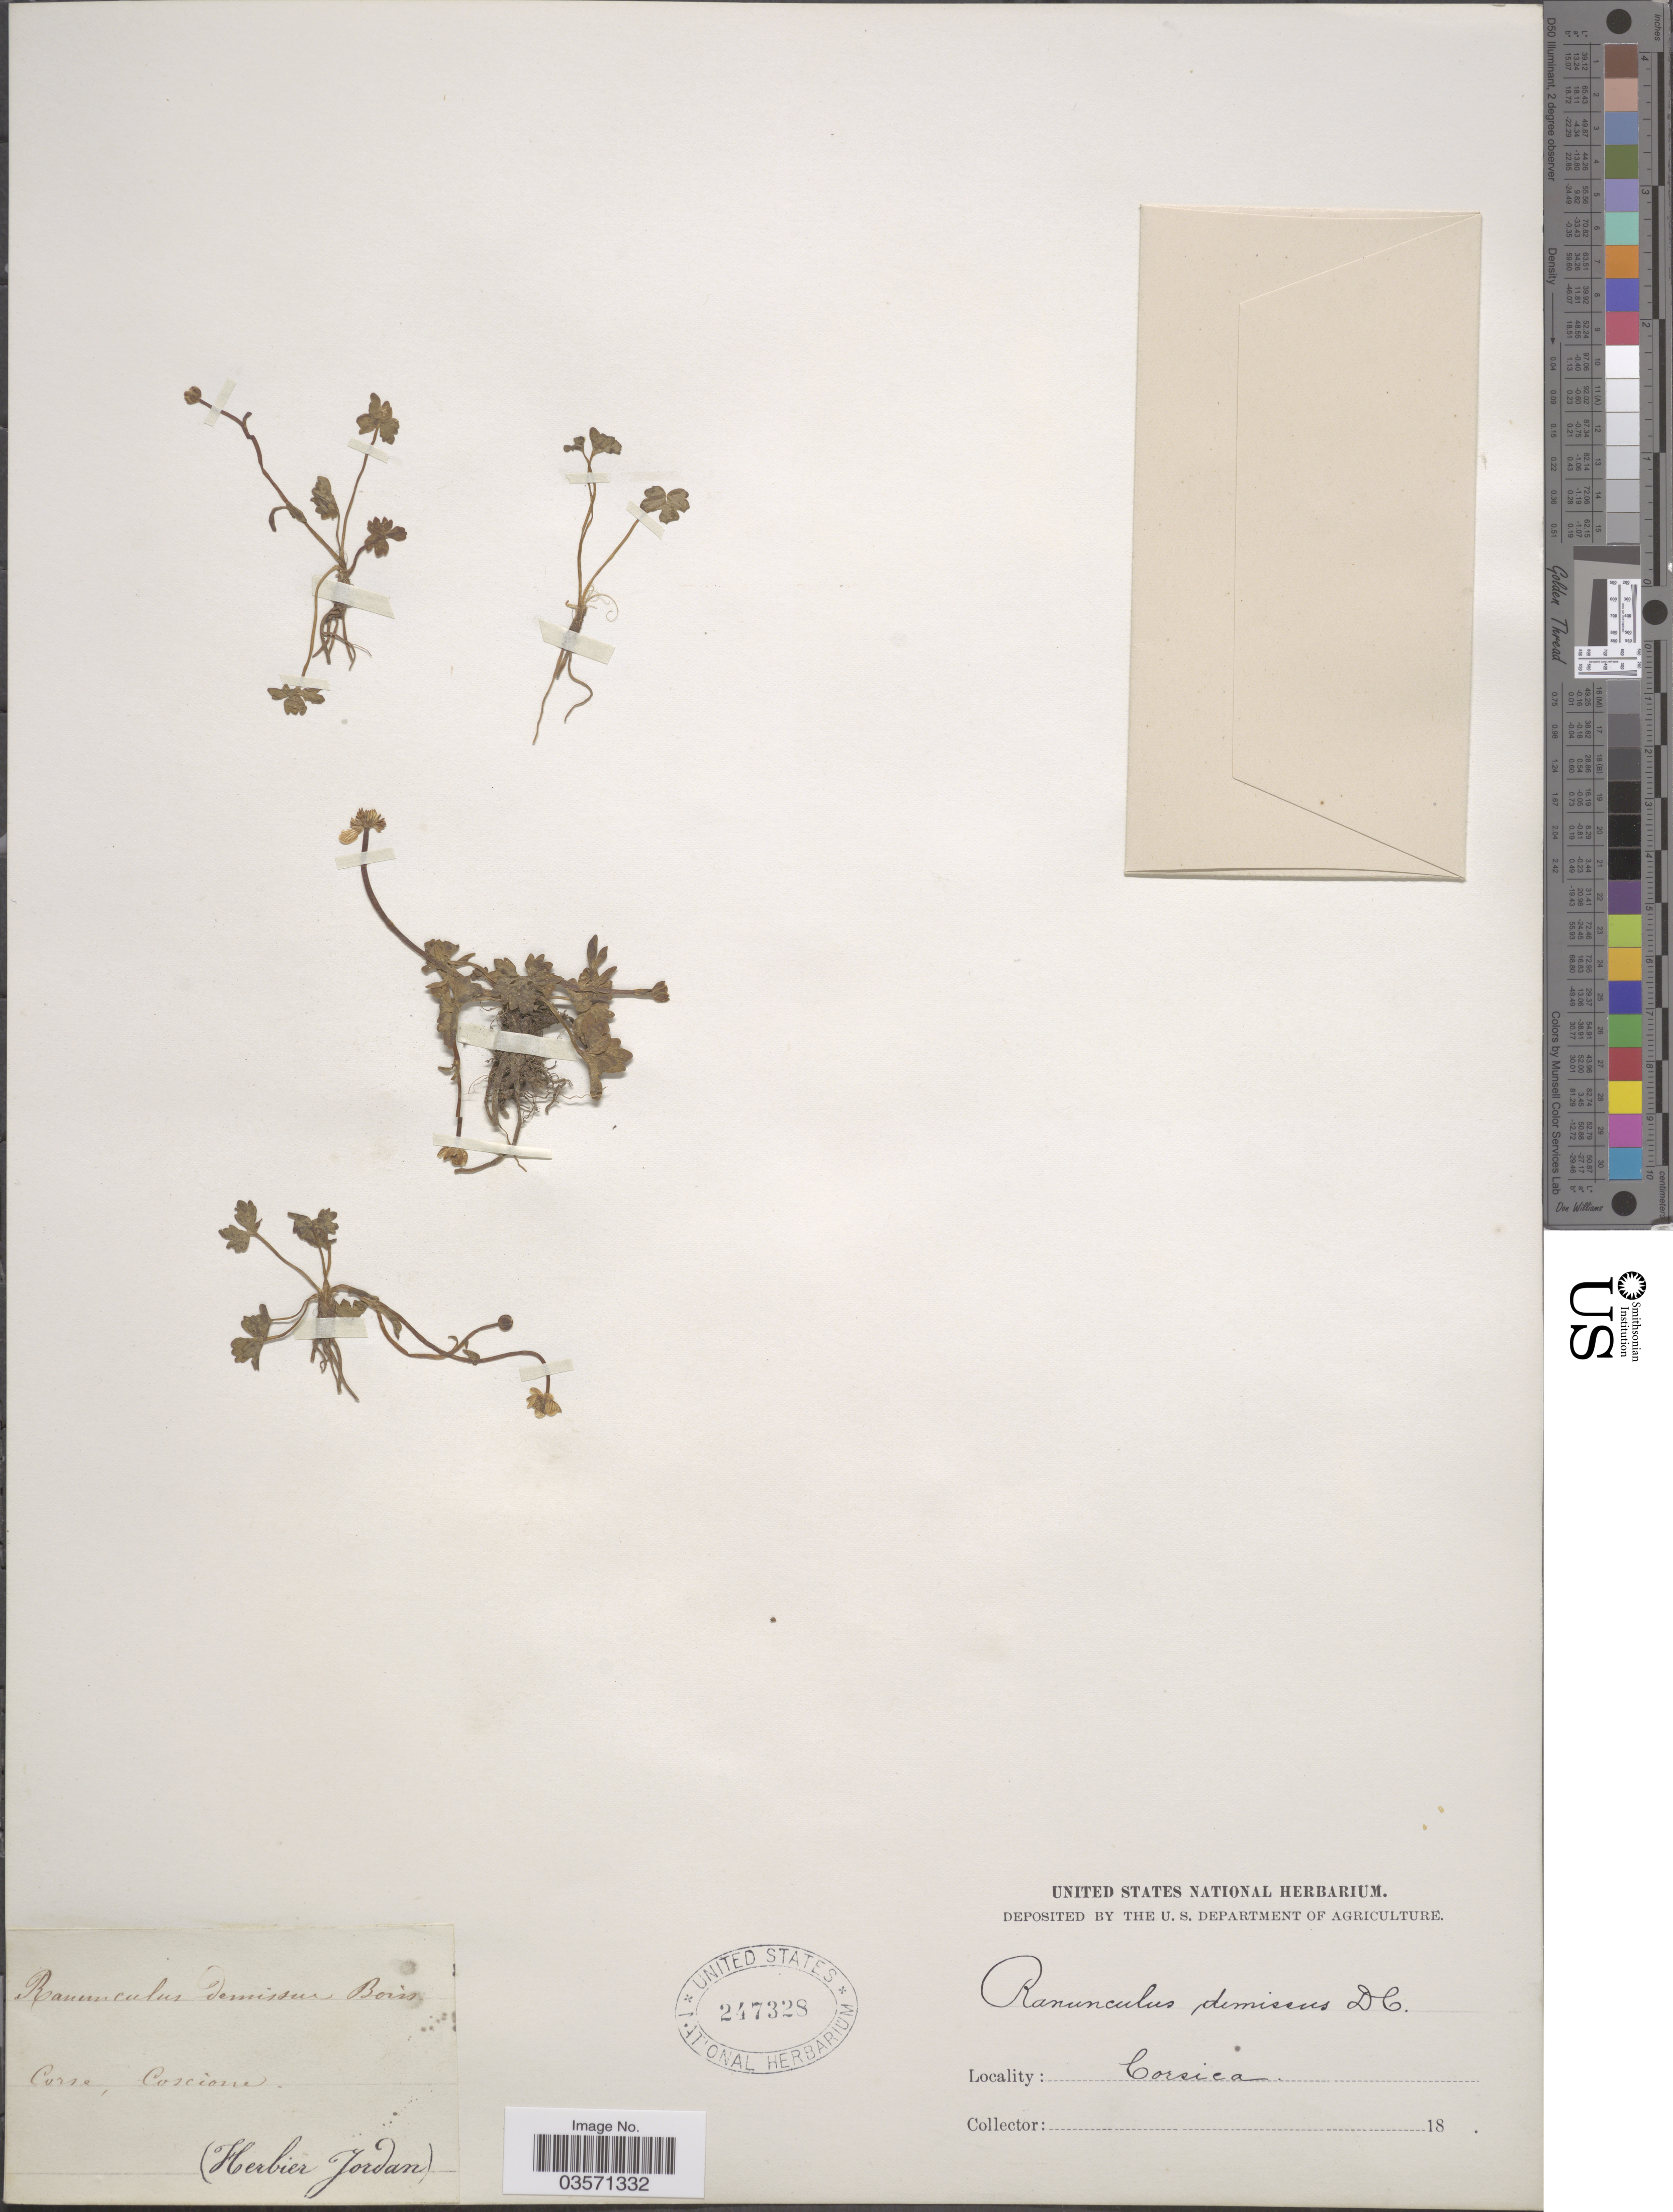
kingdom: Plantae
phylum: Tracheophyta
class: Magnoliopsida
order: Ranunculales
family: Ranunculaceae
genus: Ranunculus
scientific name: Ranunculus demissus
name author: DC.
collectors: ex herb. Jordan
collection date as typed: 18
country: France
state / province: Corsica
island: Corse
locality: Corse, Coscione.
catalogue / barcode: US 247328